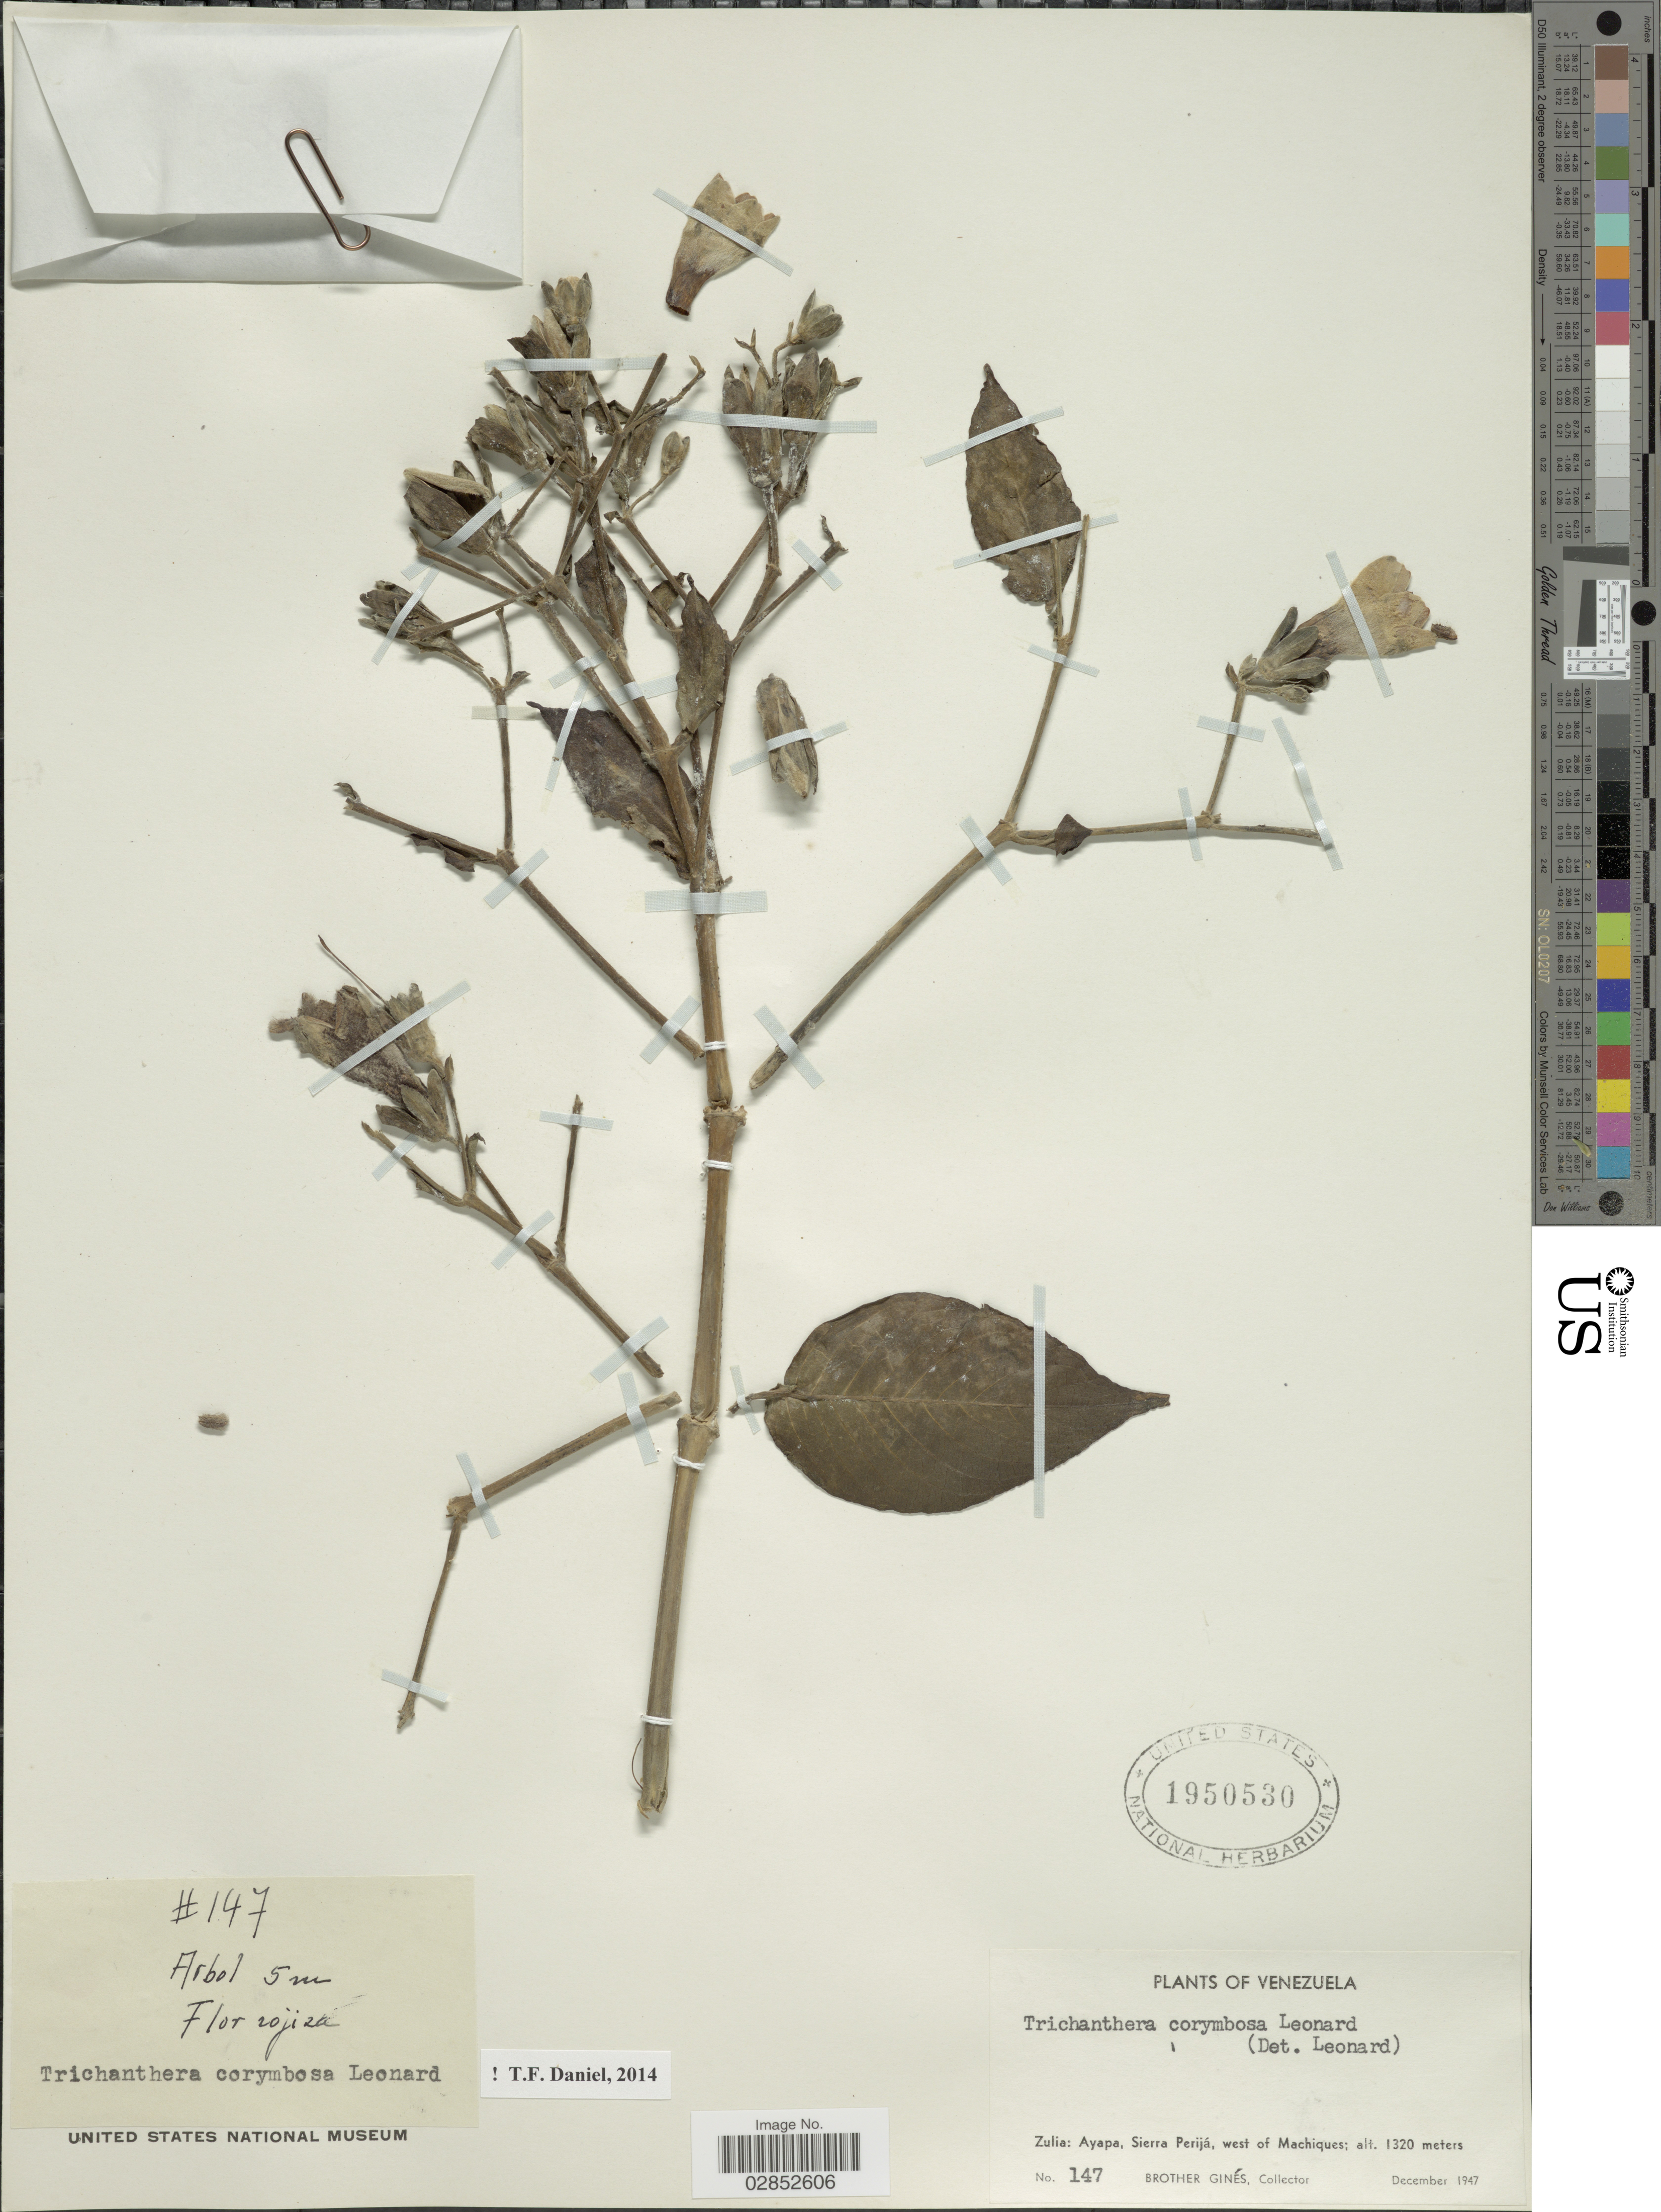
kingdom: Plantae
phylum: Tracheophyta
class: Magnoliopsida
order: Lamiales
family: Acanthaceae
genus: Trichanthera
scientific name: Trichanthera corymbosa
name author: Leonard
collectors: Bro. Gines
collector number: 147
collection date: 1947-12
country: Venezuela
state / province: Zulia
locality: Ayapa, Sierra Perijá, west of Machiques.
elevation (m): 1320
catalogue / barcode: US 1950530